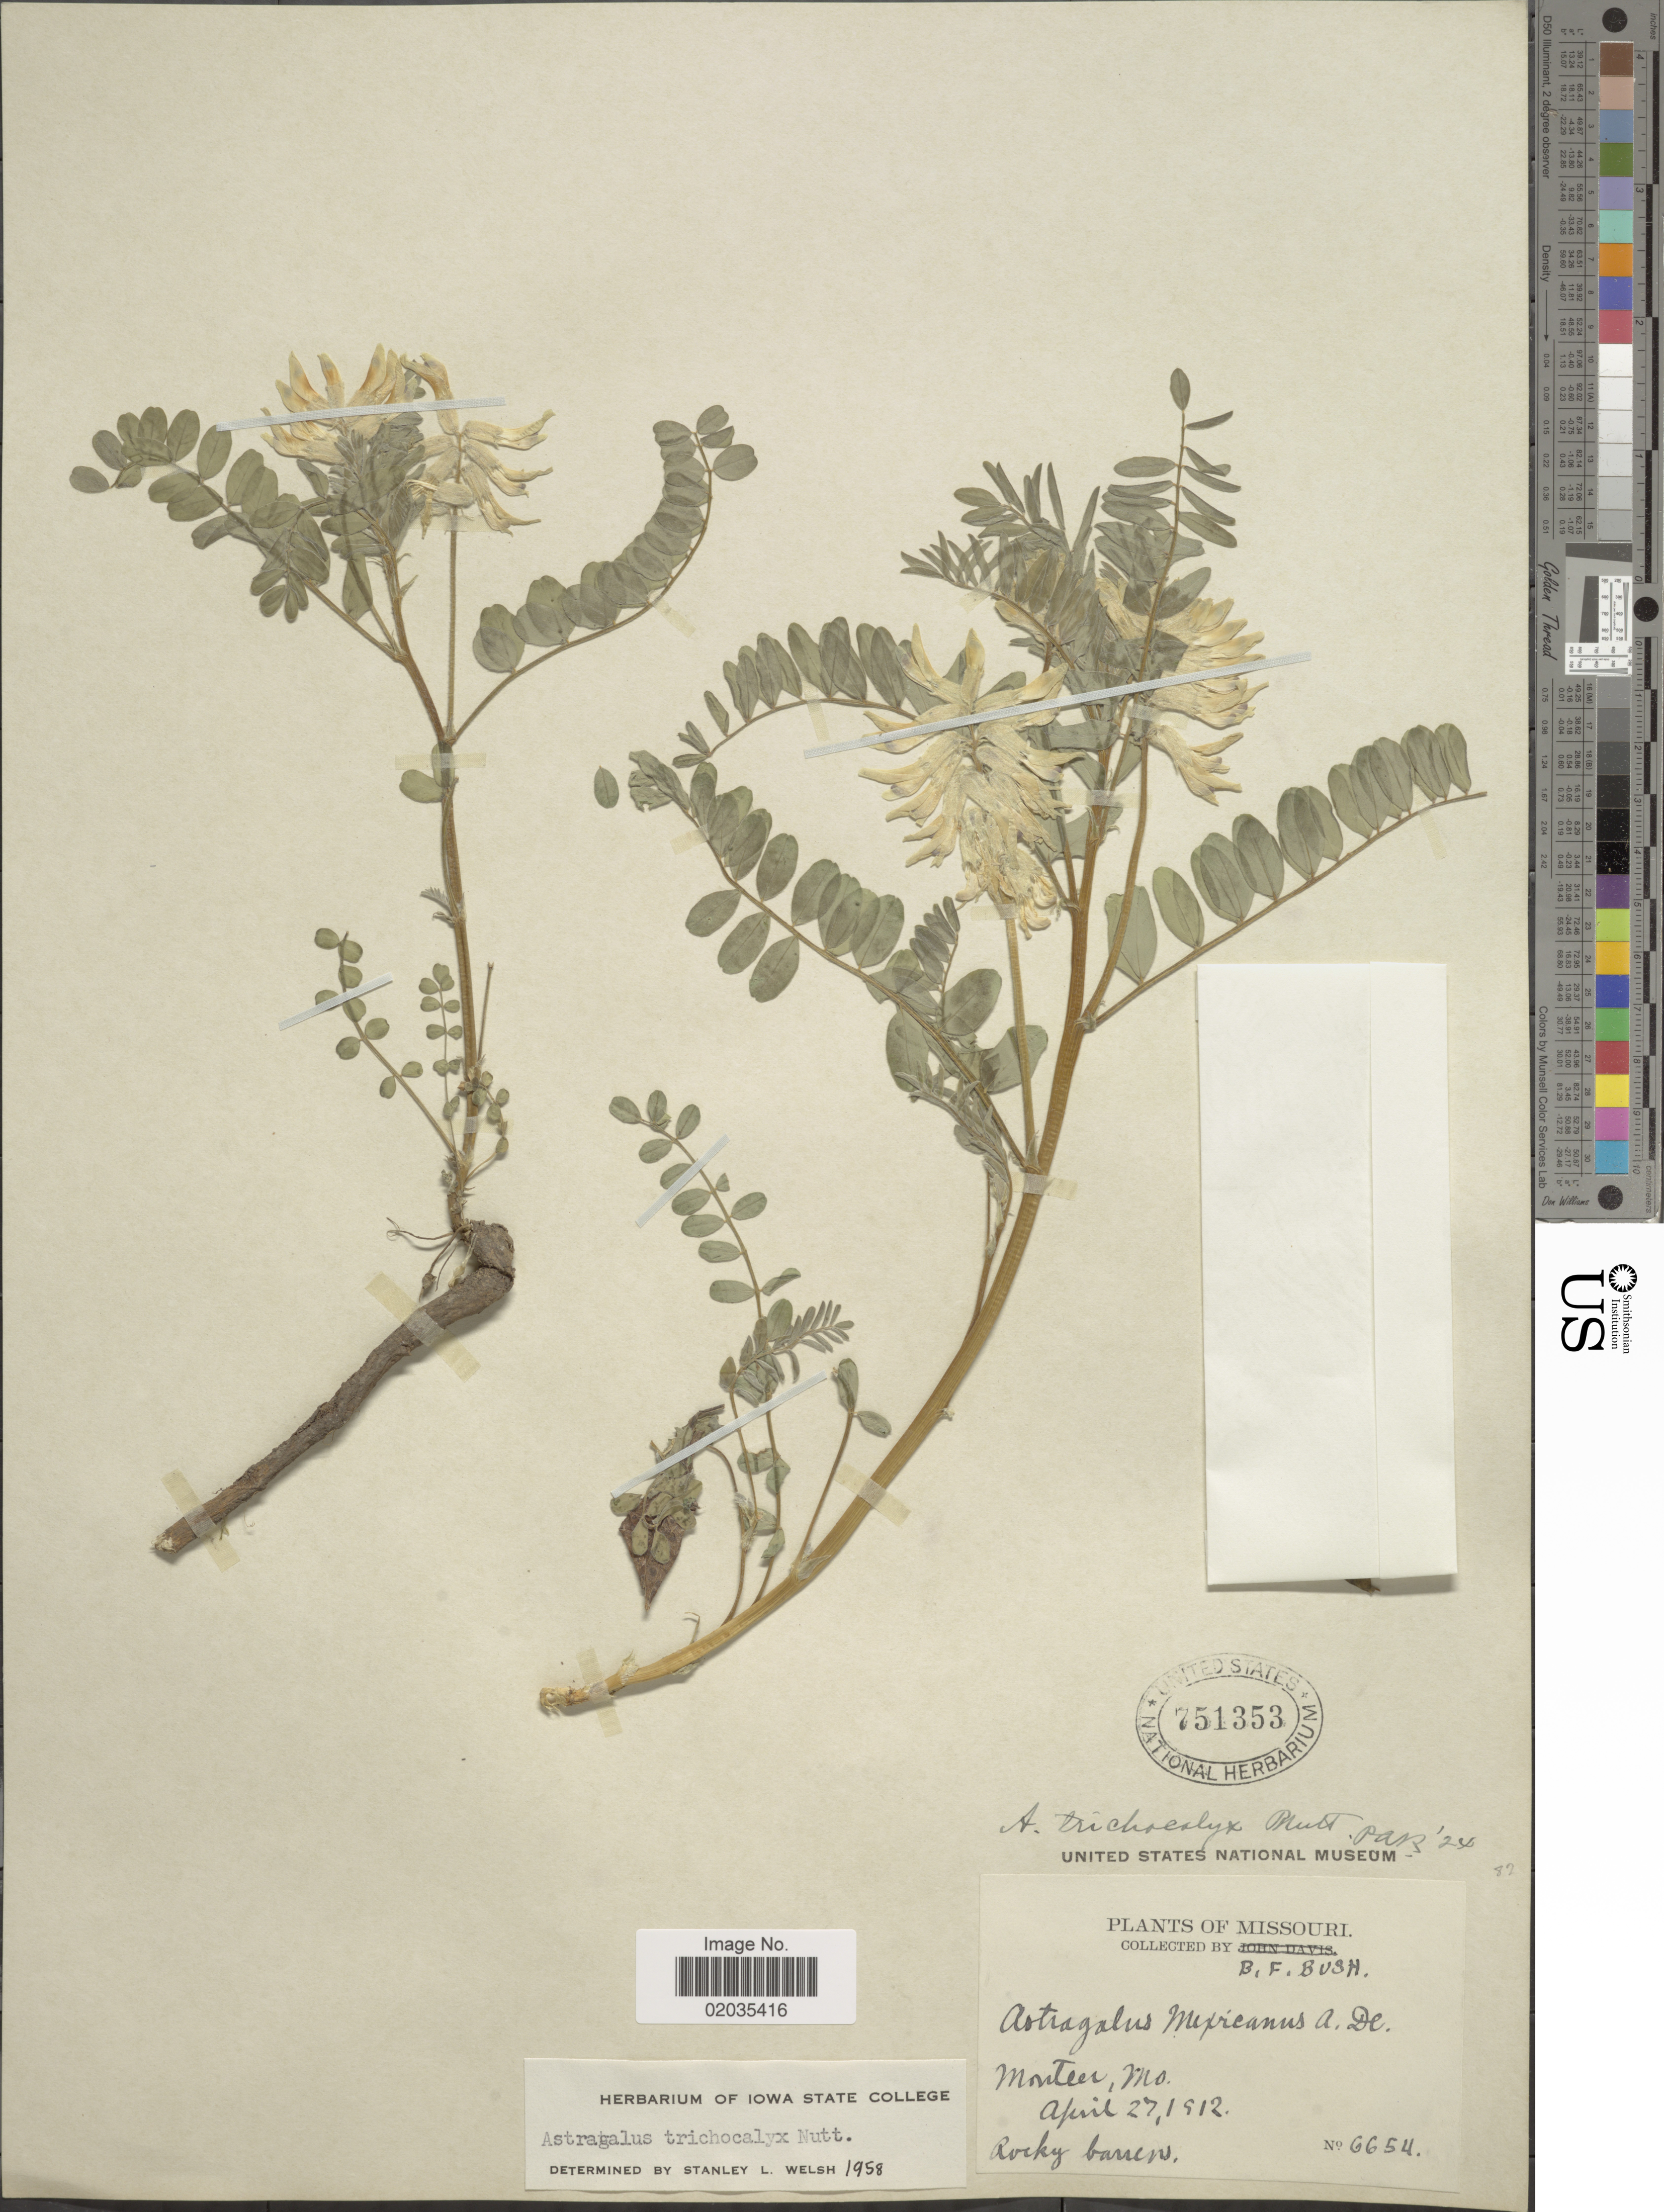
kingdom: Plantae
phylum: Tracheophyta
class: Magnoliopsida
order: Fabales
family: Fabaceae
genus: Astragalus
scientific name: Astragalus trichocalyx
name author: Nutt. ex Torr. & A. Gray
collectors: B. F. Bush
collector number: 6654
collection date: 1912-04-27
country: United States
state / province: Missouri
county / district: Shannon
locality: Montier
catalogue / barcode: US 751353